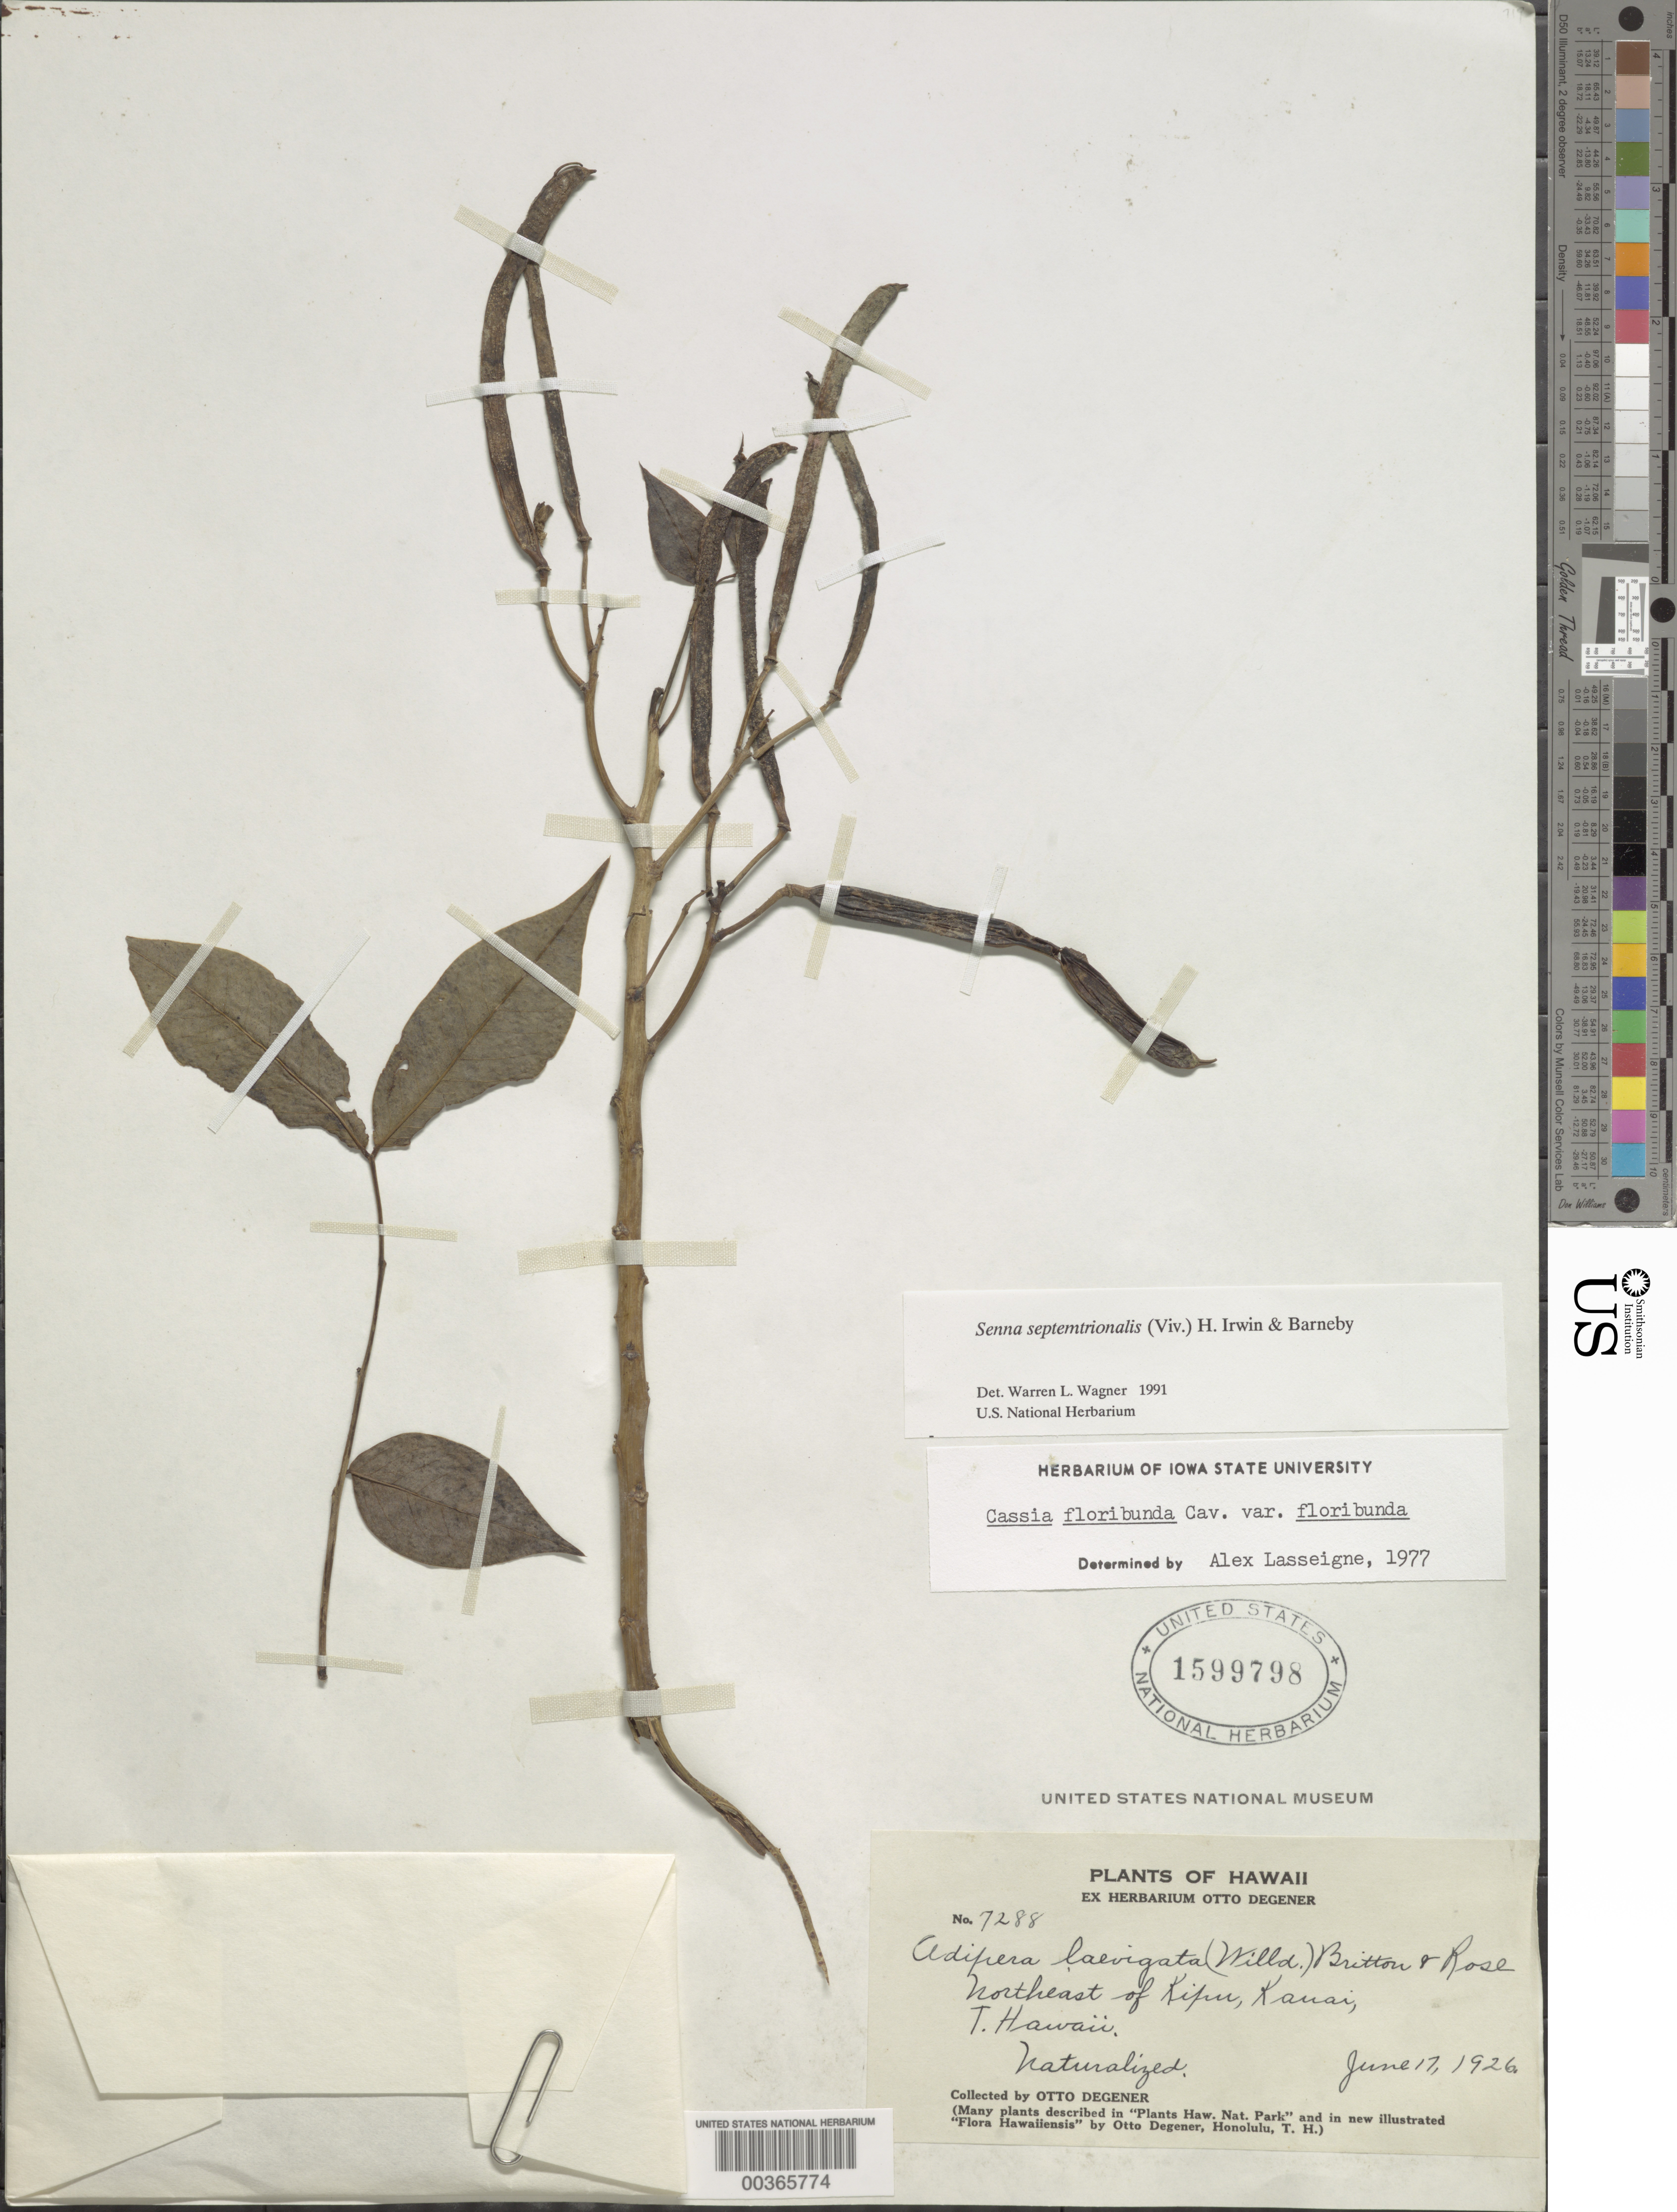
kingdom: Plantae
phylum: Tracheophyta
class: Magnoliopsida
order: Fabales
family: Fabaceae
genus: Senna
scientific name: Senna septemtrionalis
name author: (Viv.) H.S. Irwin & Barneby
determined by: Wagner, W. L., (BOT), Smithsonian Institution - National Museum of Natural History (UNITED STATES)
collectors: O. Degener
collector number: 7288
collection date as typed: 17 Jun 1926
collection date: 1926-06-17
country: United States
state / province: Hawaii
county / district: Kauai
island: Kaua'i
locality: NE of Kipu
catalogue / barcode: US 1599798